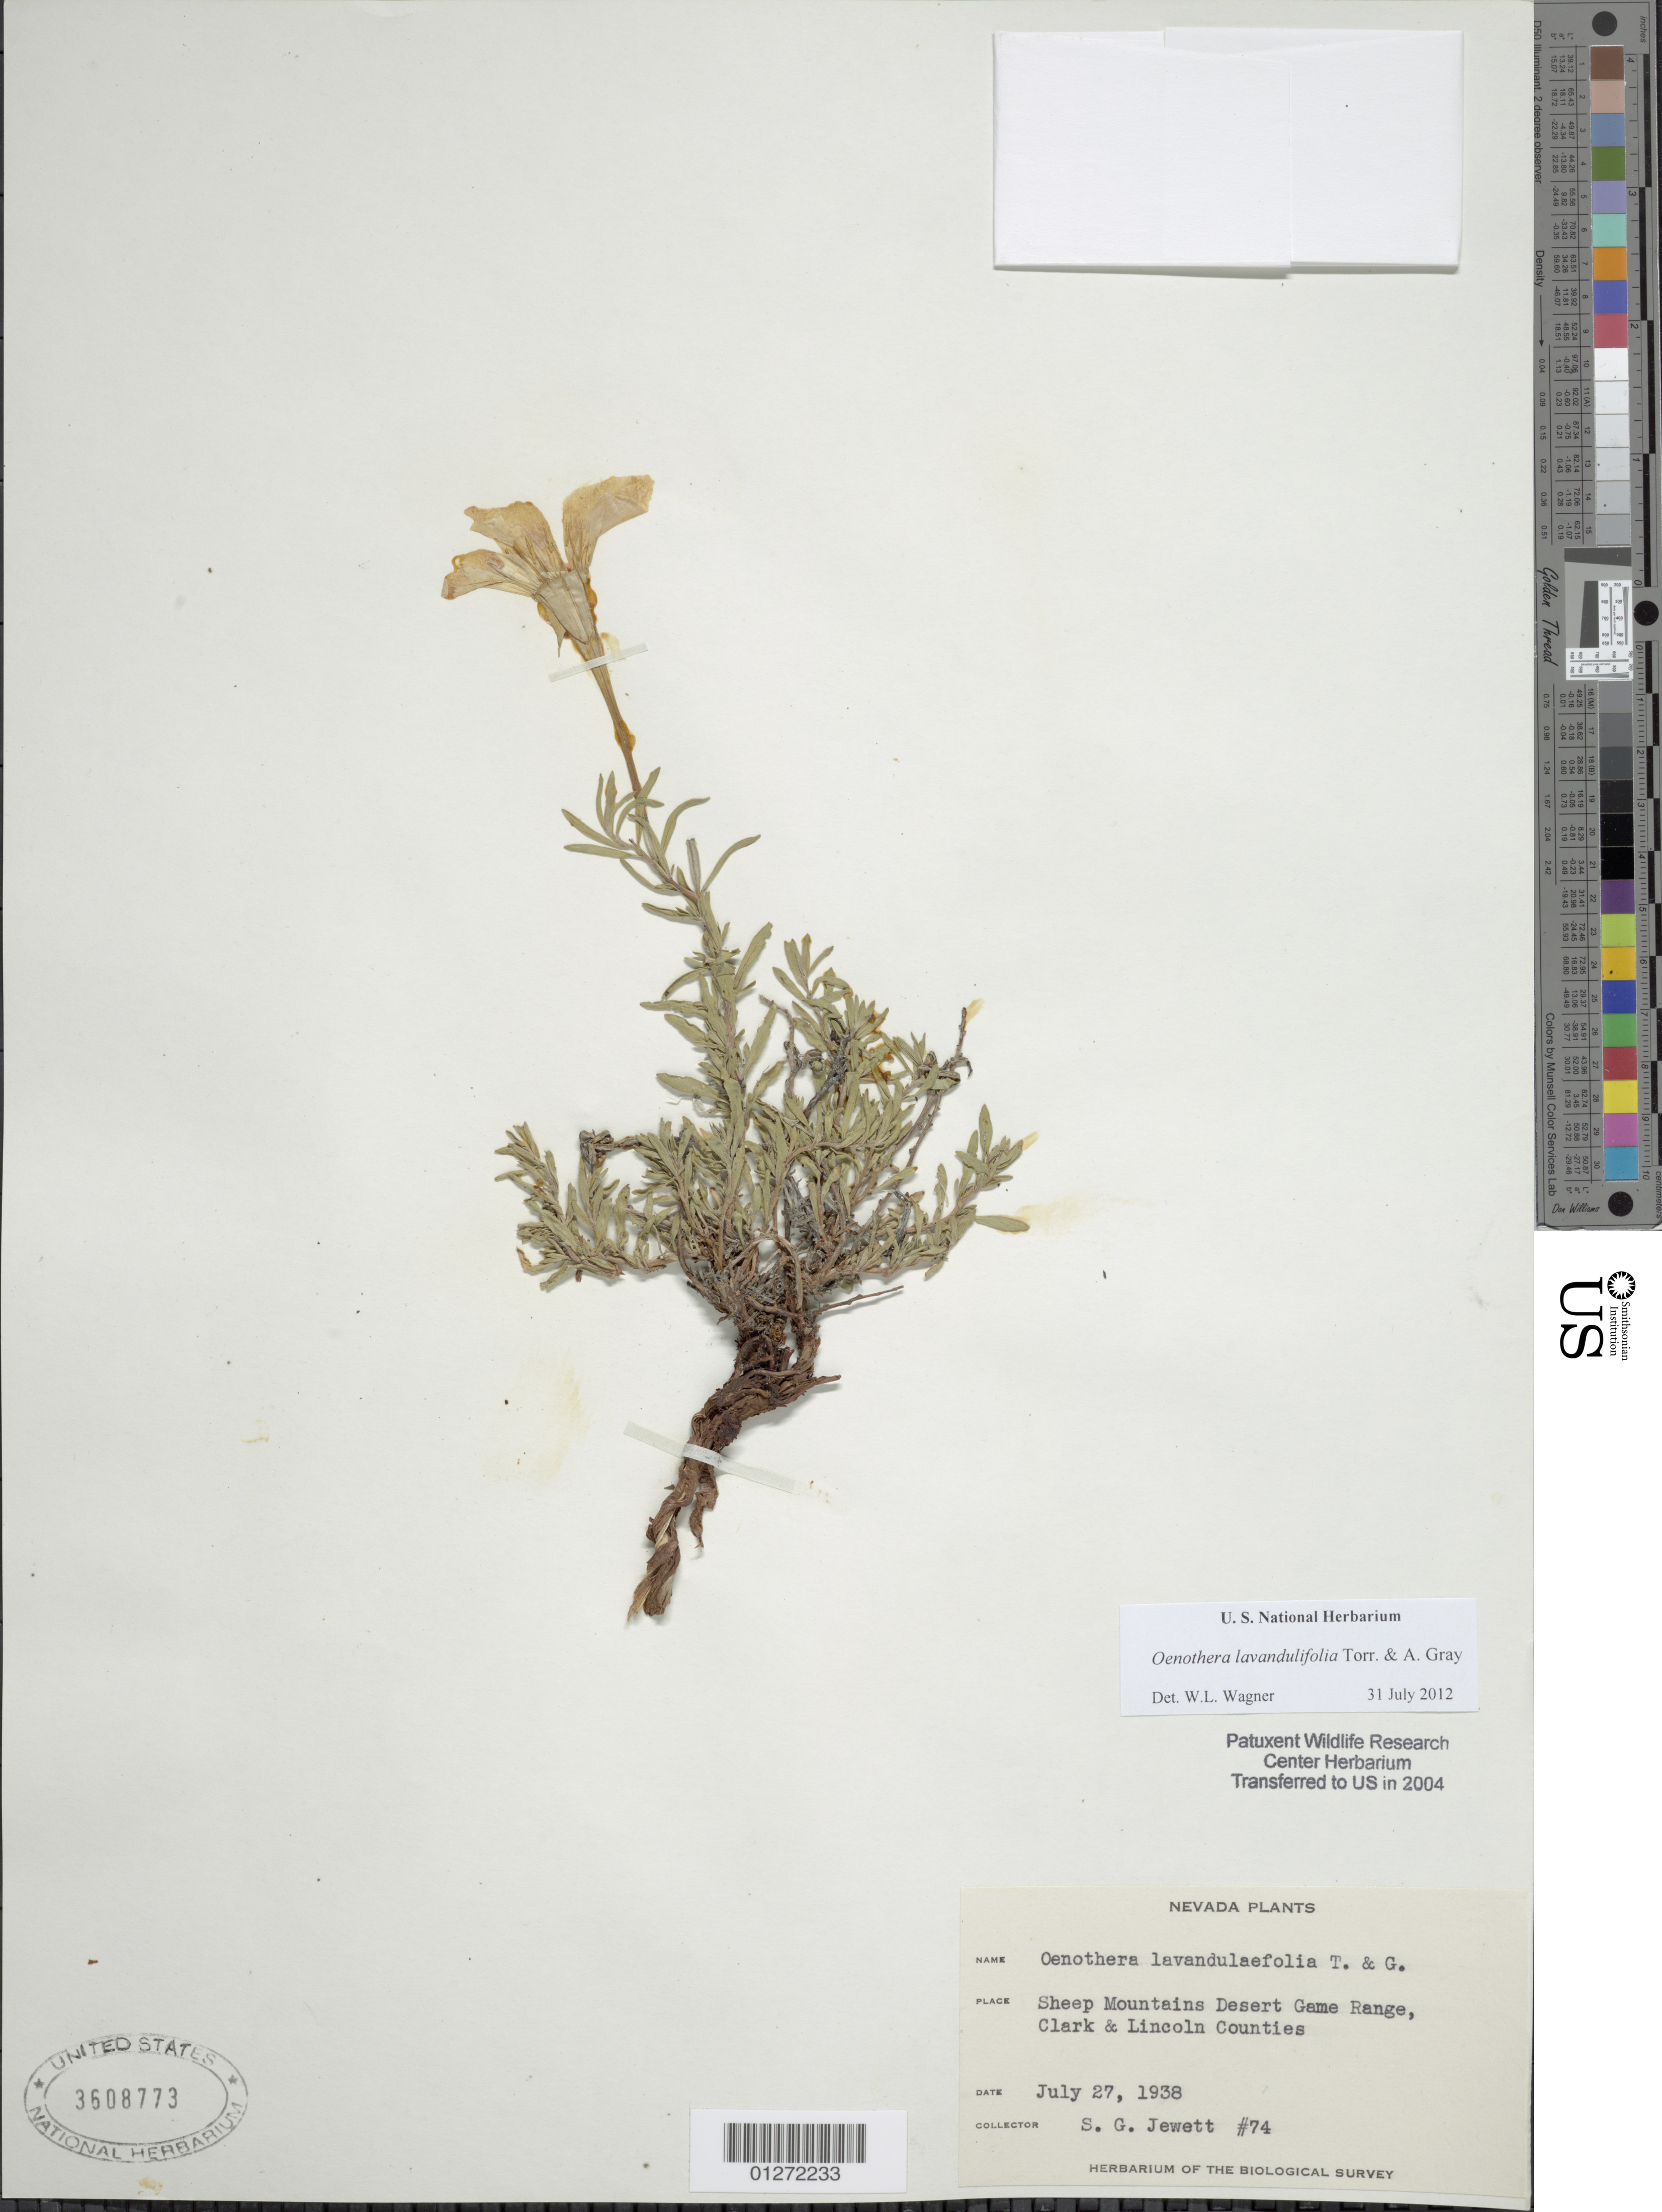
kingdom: Plantae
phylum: Tracheophyta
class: Magnoliopsida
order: Myrtales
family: Onagraceae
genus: Oenothera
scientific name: Oenothera lavandulifolia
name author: Torr. & A. Gray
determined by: Wagner, W. L., (BOT), Smithsonian Institution - National Museum of Natural History (UNITED STATES)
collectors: S. Jewett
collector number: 74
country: United States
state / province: Nevada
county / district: Clark & Lincoln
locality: Sheep Mountains Desert Game Range.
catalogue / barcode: US 3608773